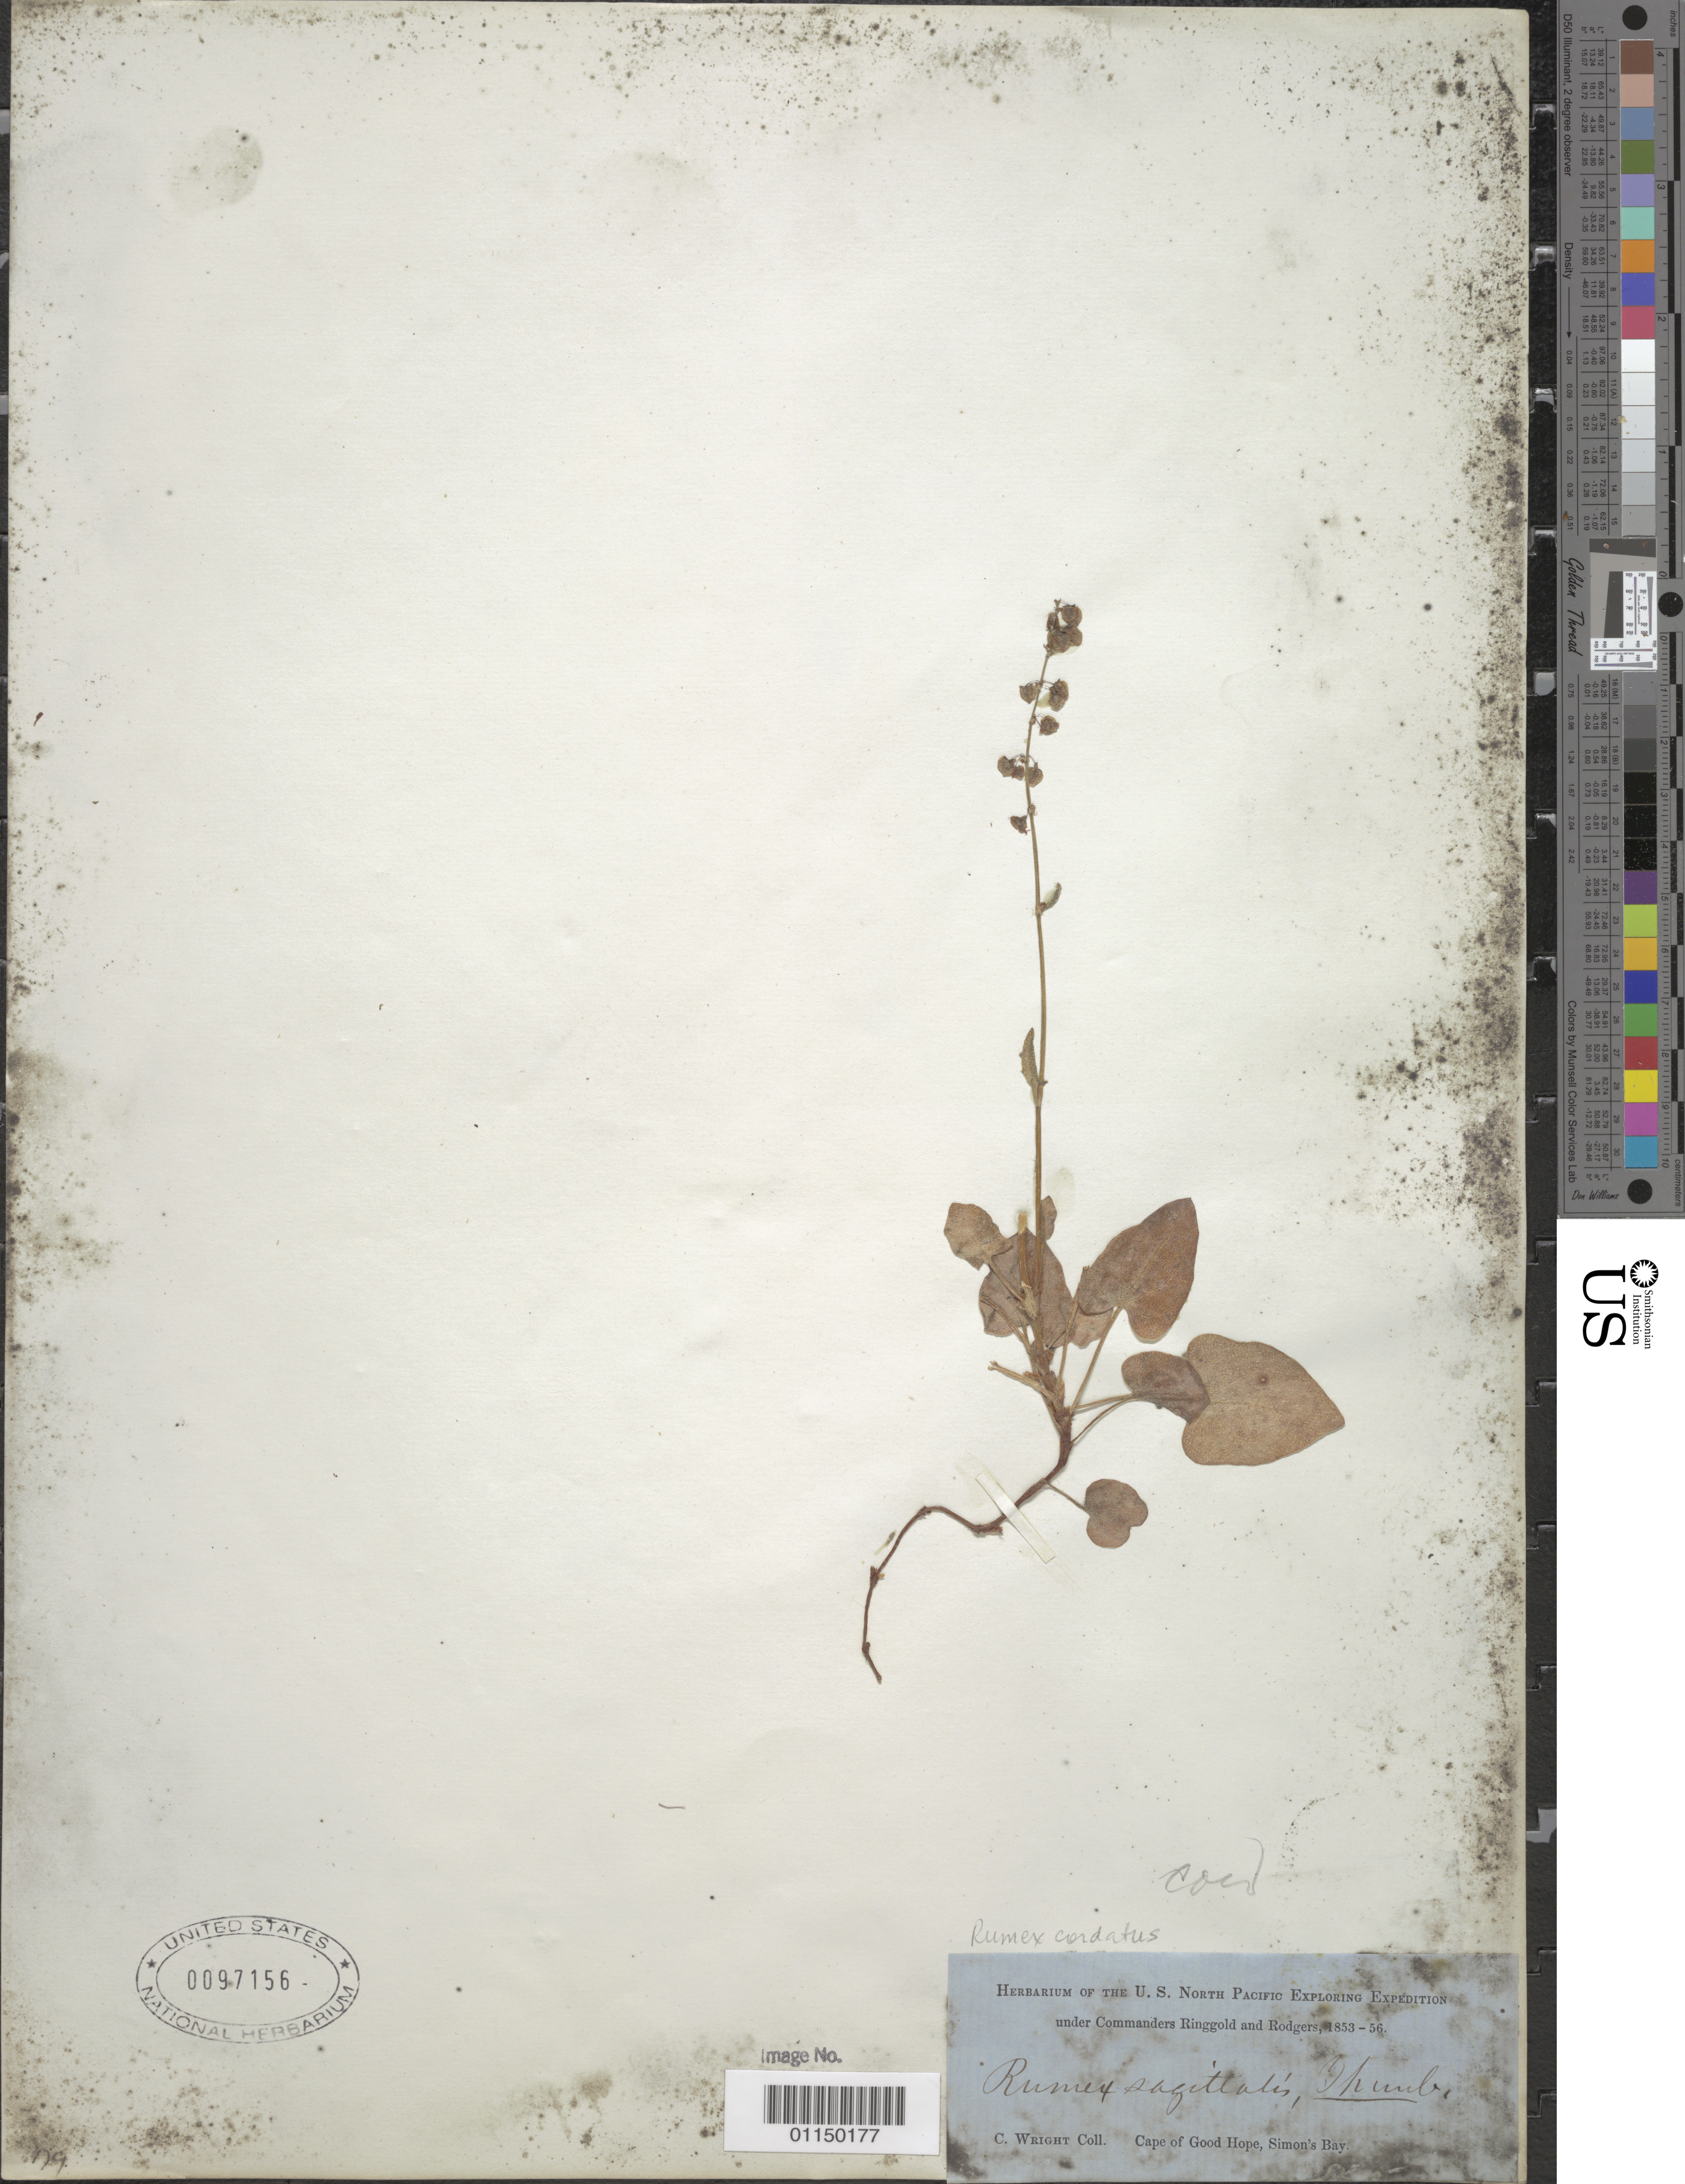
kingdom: Plantae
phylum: Tracheophyta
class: Magnoliopsida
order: Caryophyllales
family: Polygonaceae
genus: Rumex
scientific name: Rumex cordatus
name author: Poir.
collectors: C. Wright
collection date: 1853/1856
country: South Africa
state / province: Western Cape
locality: Cape of Good Hope, Simon's Bay.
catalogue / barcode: US 97156